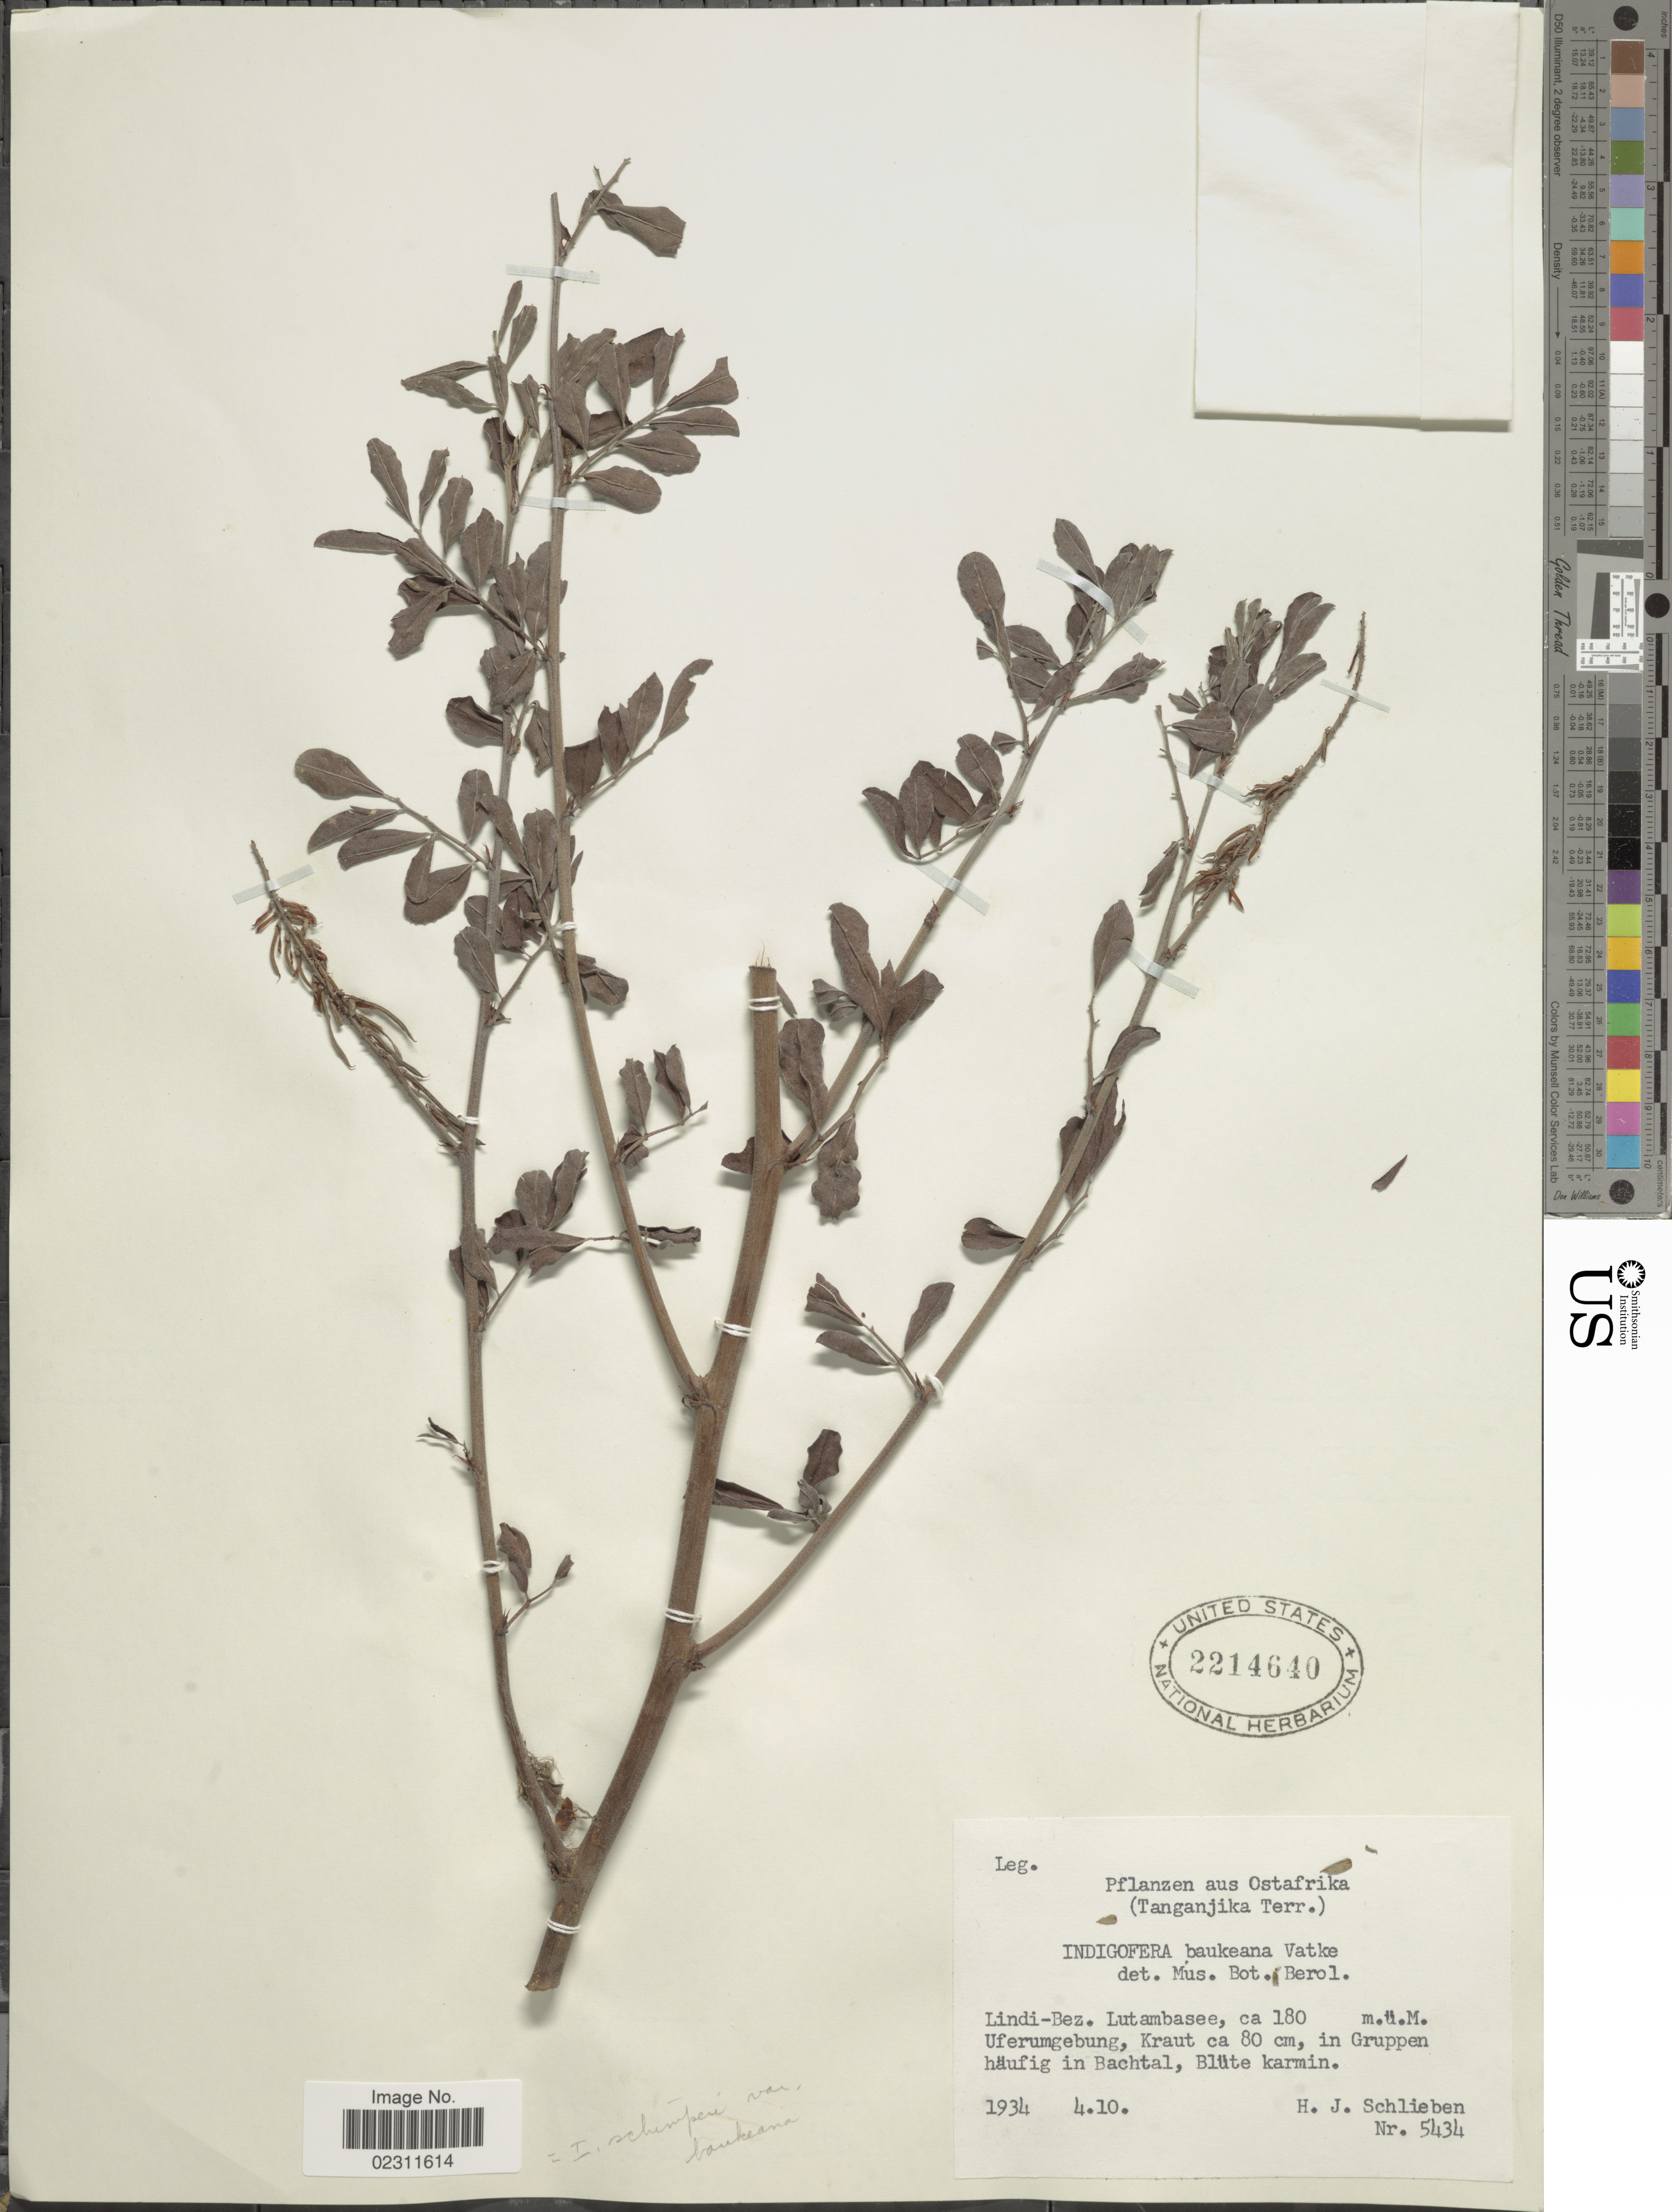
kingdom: Plantae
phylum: Tracheophyta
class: Magnoliopsida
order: Fabales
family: Fabaceae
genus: Indigofera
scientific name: Indigofera baukeana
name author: Vatke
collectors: H. J. Schlieben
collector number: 5434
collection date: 1934-04-10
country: Tanzania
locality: Ostafrika, Tanganjika Terr., Lindi-Bez, Lutambasee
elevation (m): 180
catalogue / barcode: US 2214640